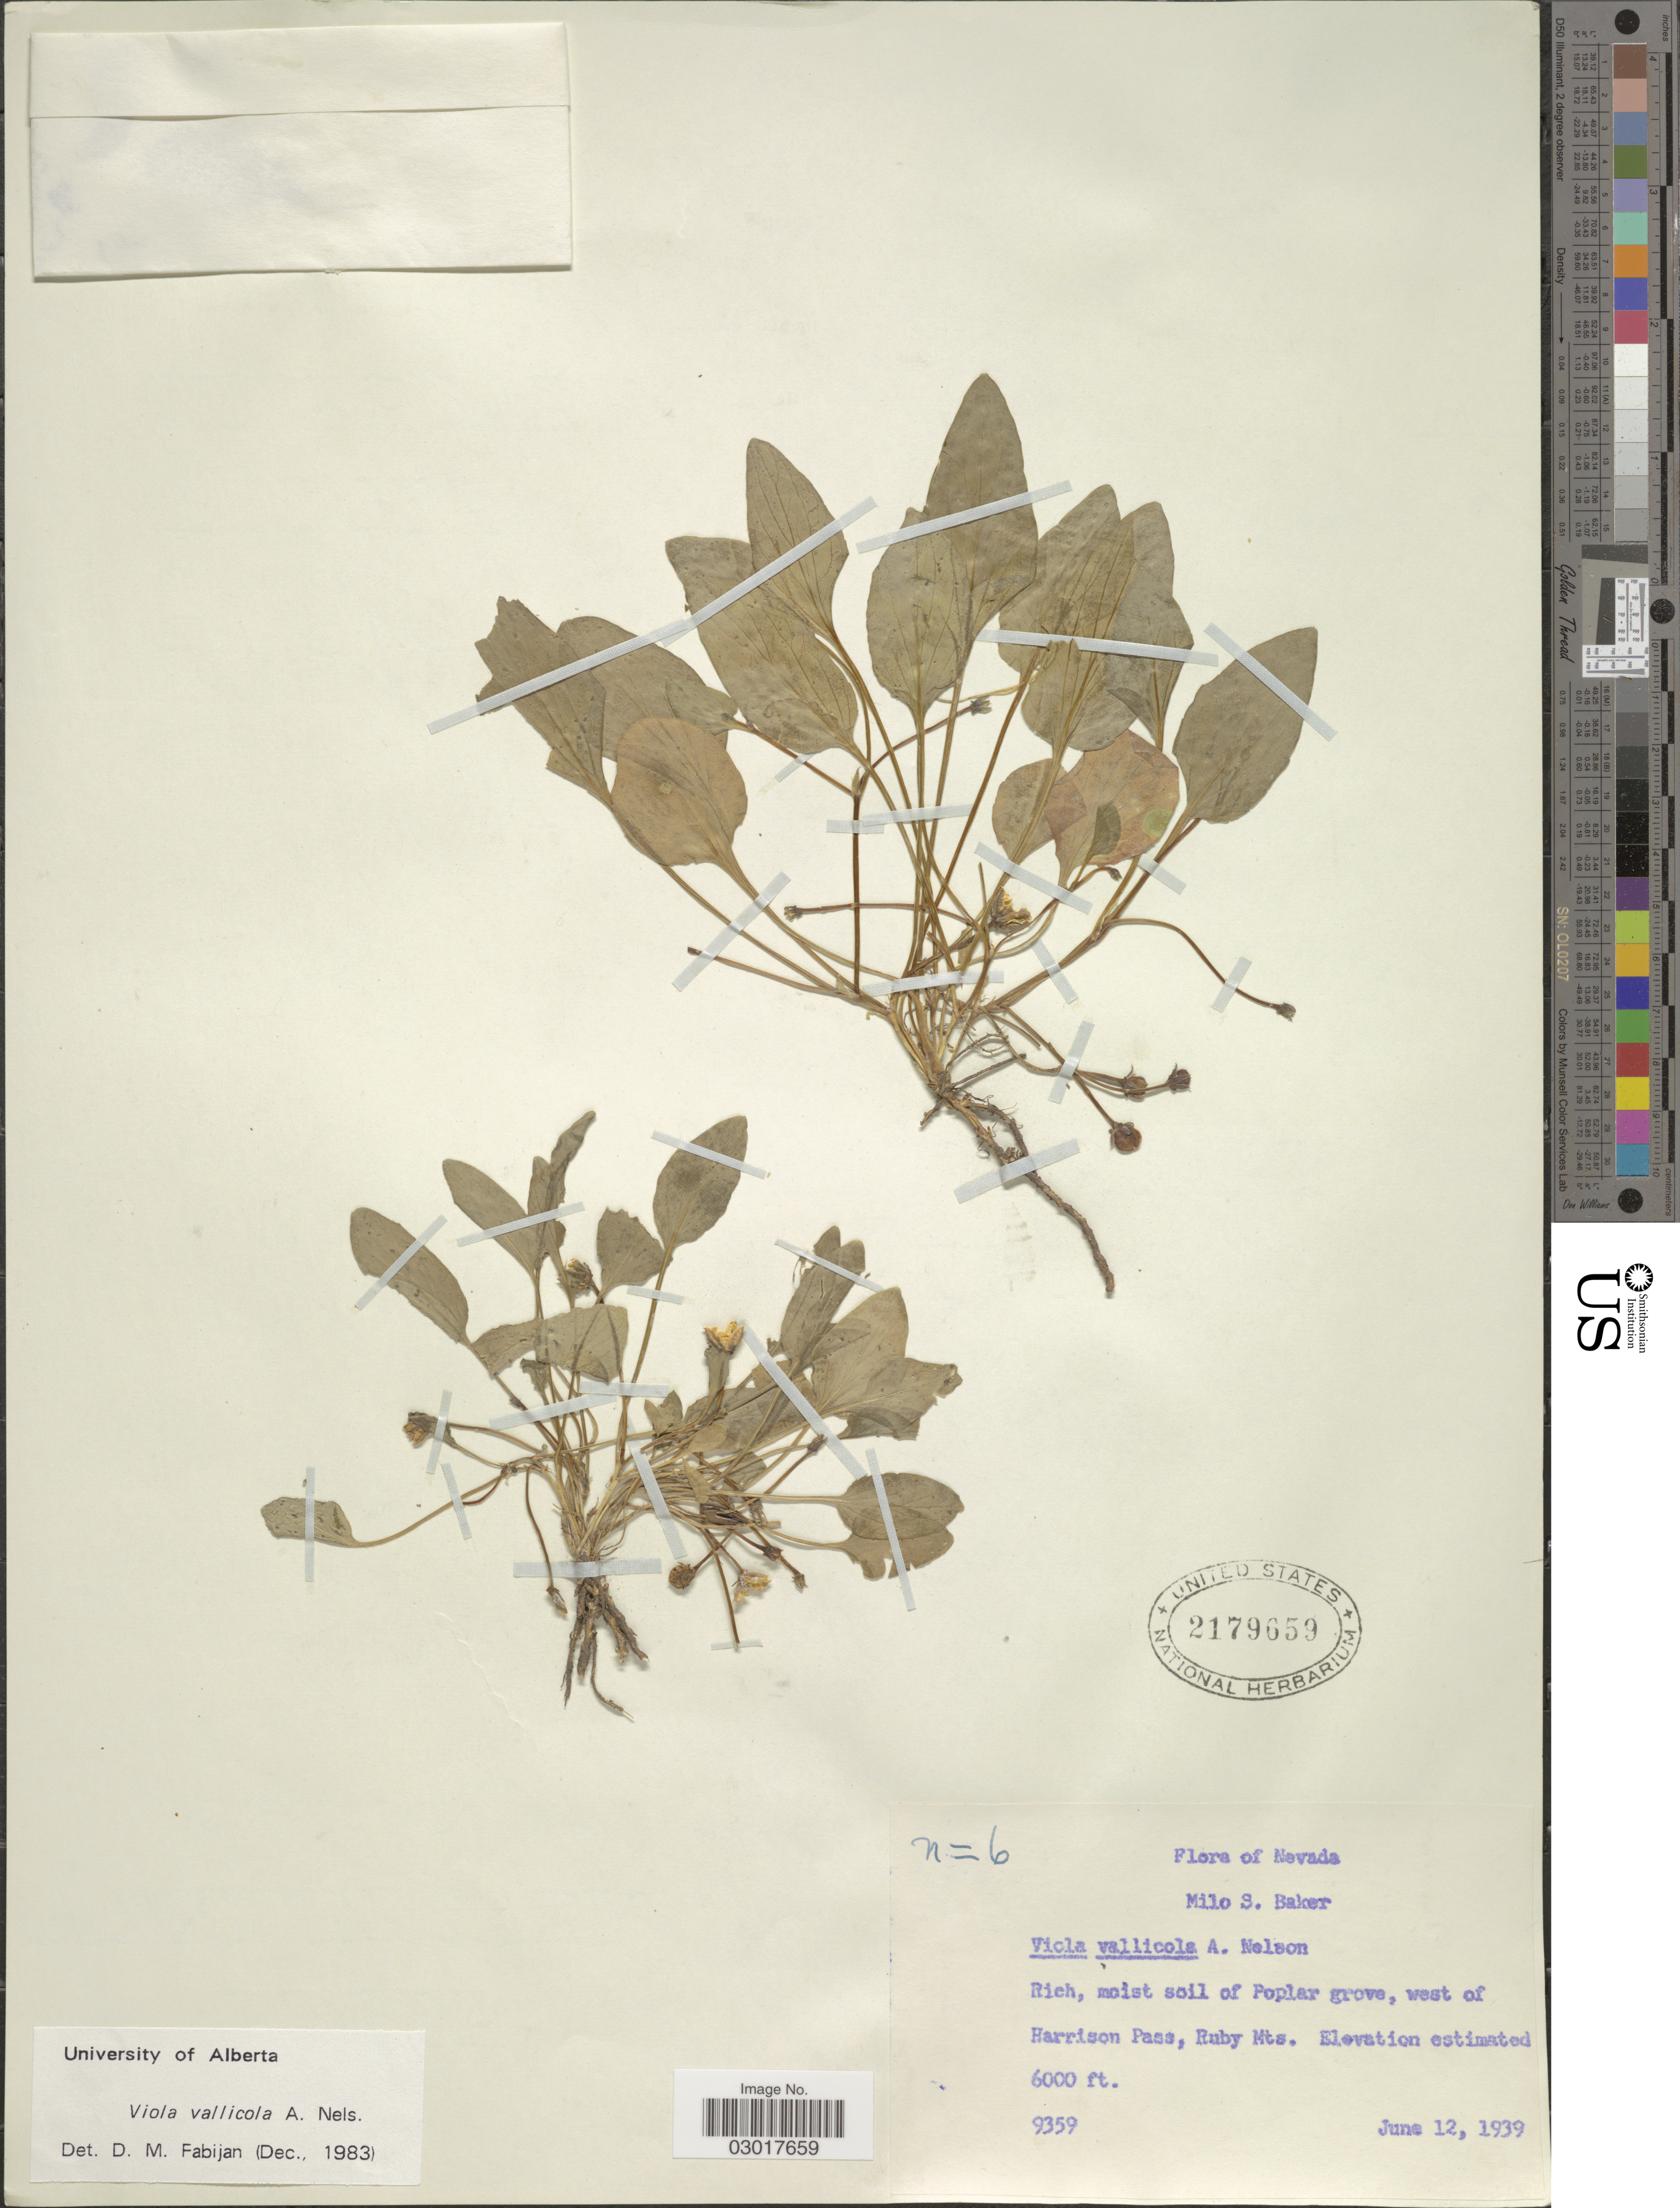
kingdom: Plantae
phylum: Tracheophyta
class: Magnoliopsida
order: Malpighiales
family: Violaceae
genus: Viola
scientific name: Viola vallicola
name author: A. Nelson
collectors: M. S. Baker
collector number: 9359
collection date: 1939-06-12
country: United States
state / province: Nevada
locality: West of Harrison Pass, Ruby Mts.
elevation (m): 1829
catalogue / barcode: US 2179659